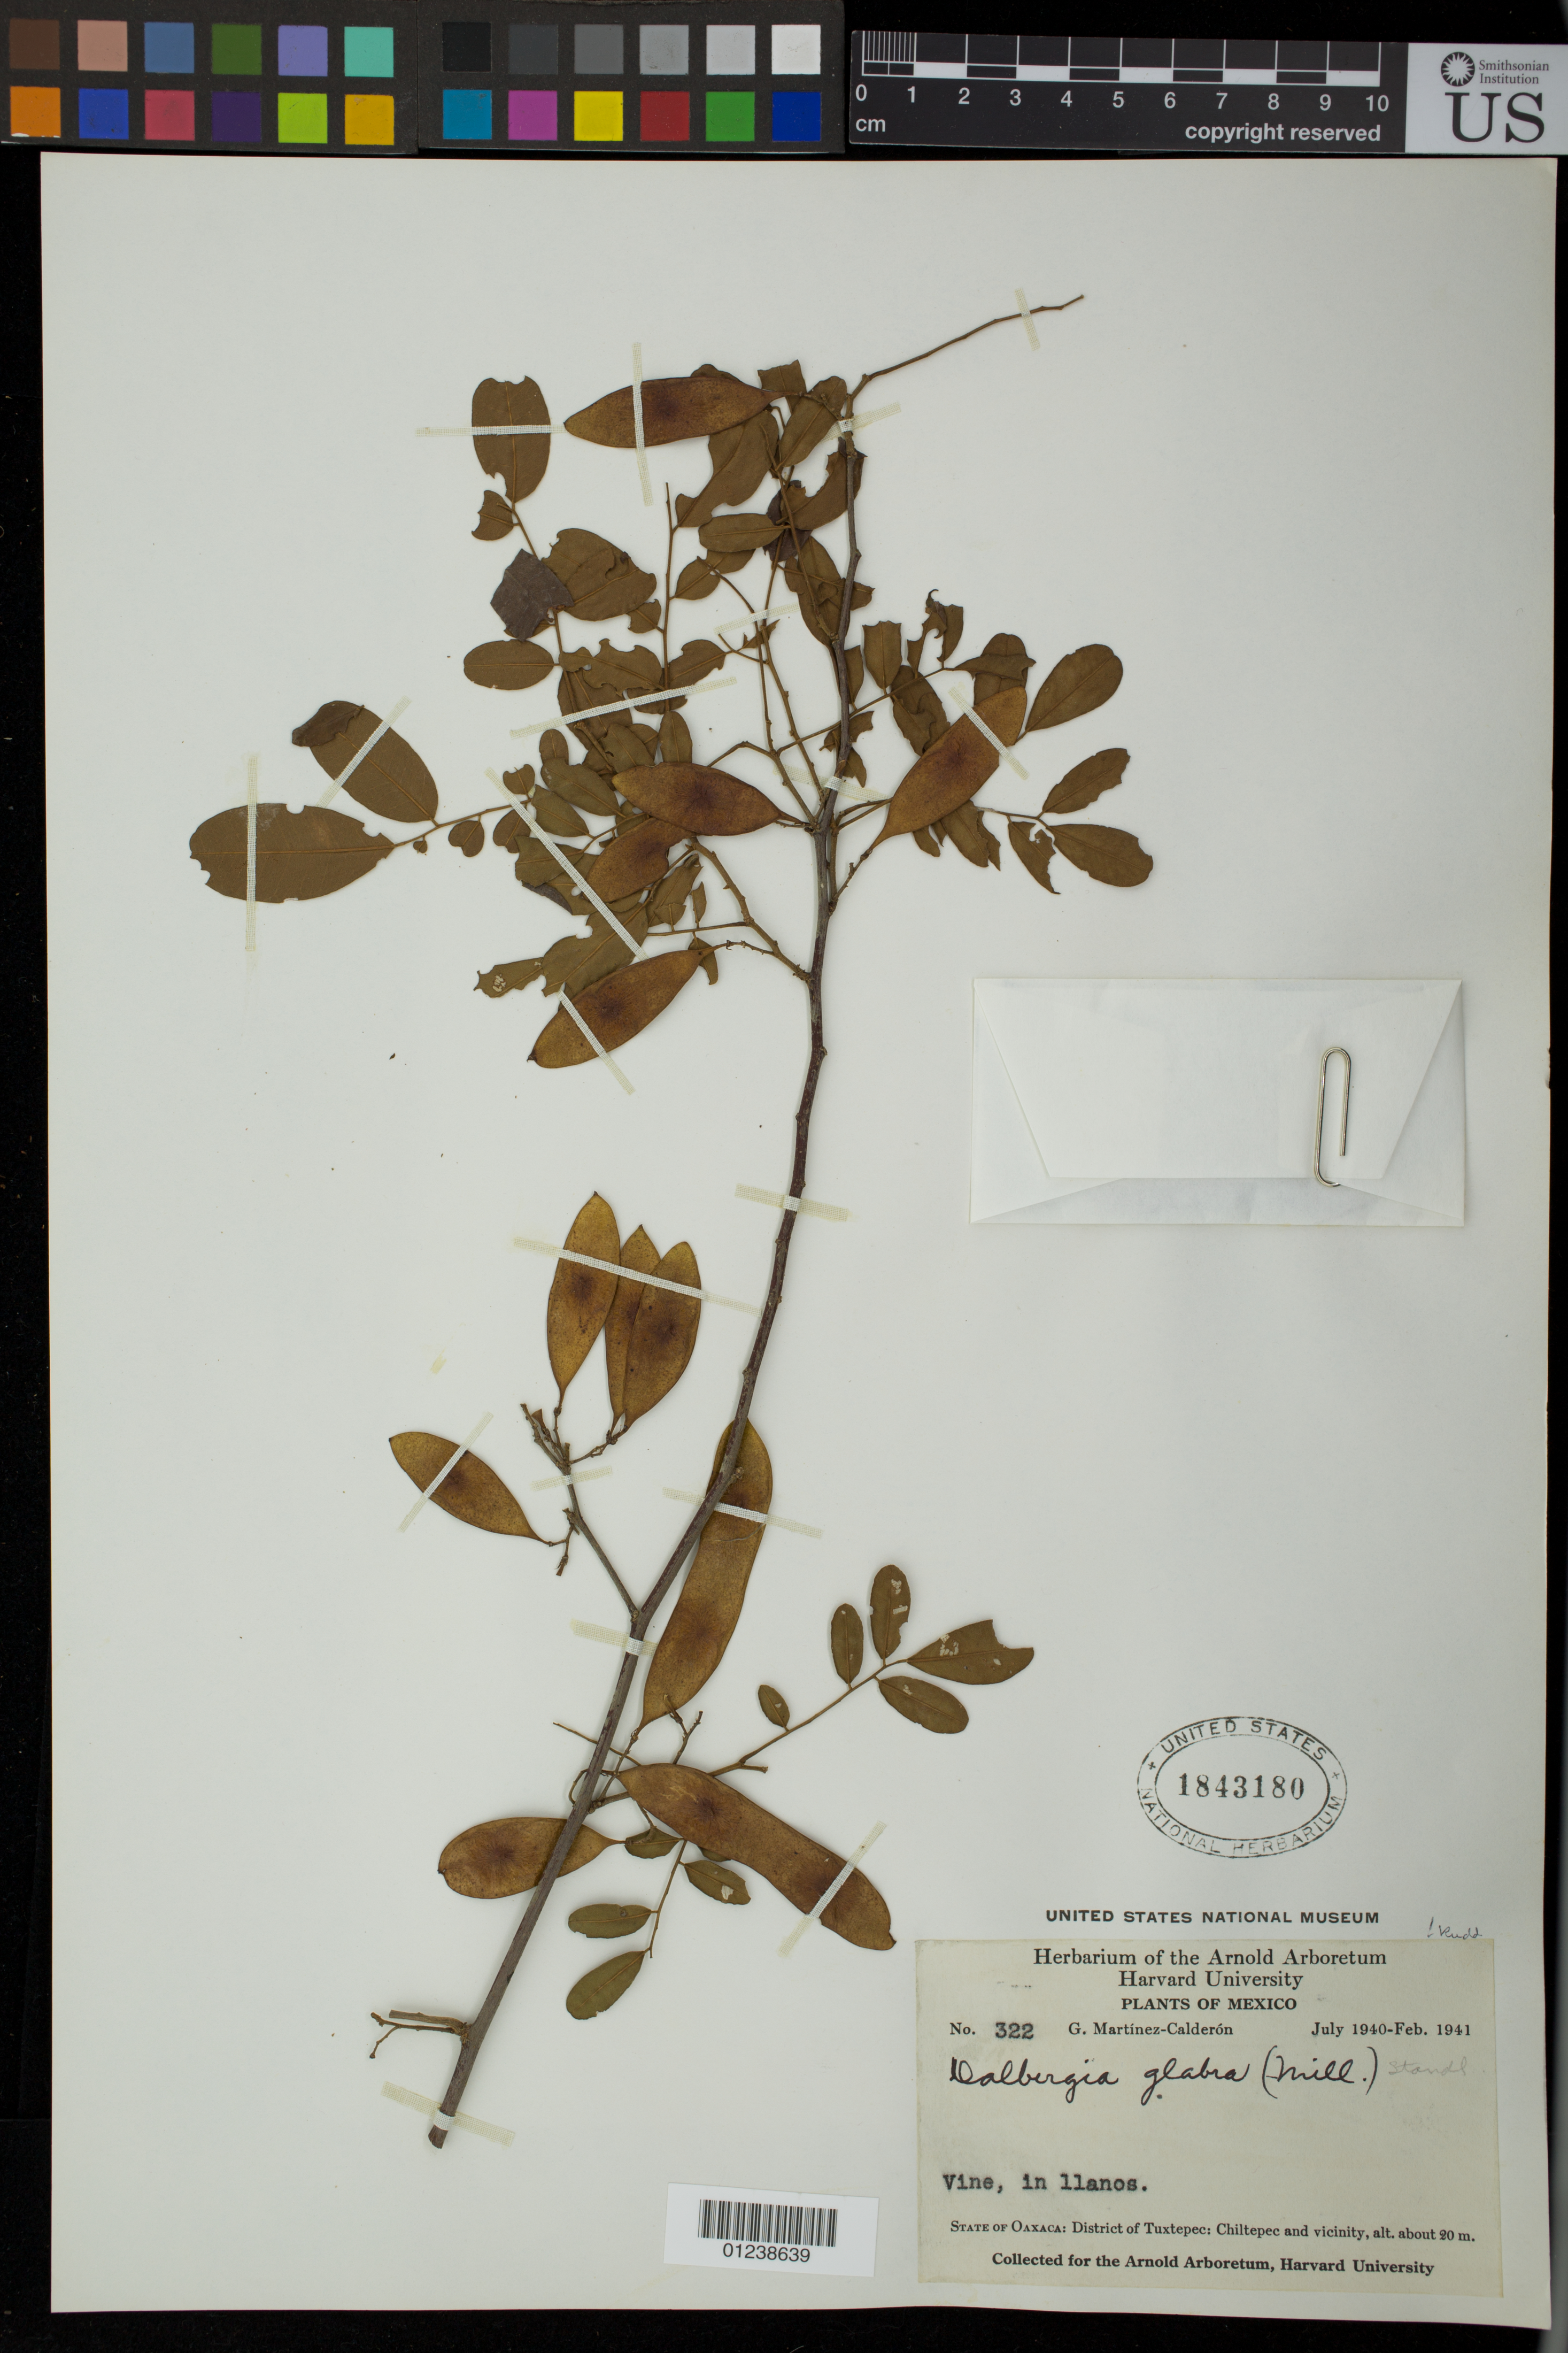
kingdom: Plantae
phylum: Tracheophyta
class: Magnoliopsida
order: Fabales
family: Fabaceae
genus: Dalbergia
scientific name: Dalbergia glabra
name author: (Mill.) Standl.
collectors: G. Martínez Calderón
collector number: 322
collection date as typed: Jul 1940 to -- Feb 1941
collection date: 1940-07/1941-02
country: Mexico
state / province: Oaxaca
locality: District of Tuxtepec, Chiltepec and vicinity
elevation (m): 20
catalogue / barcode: US 1843180